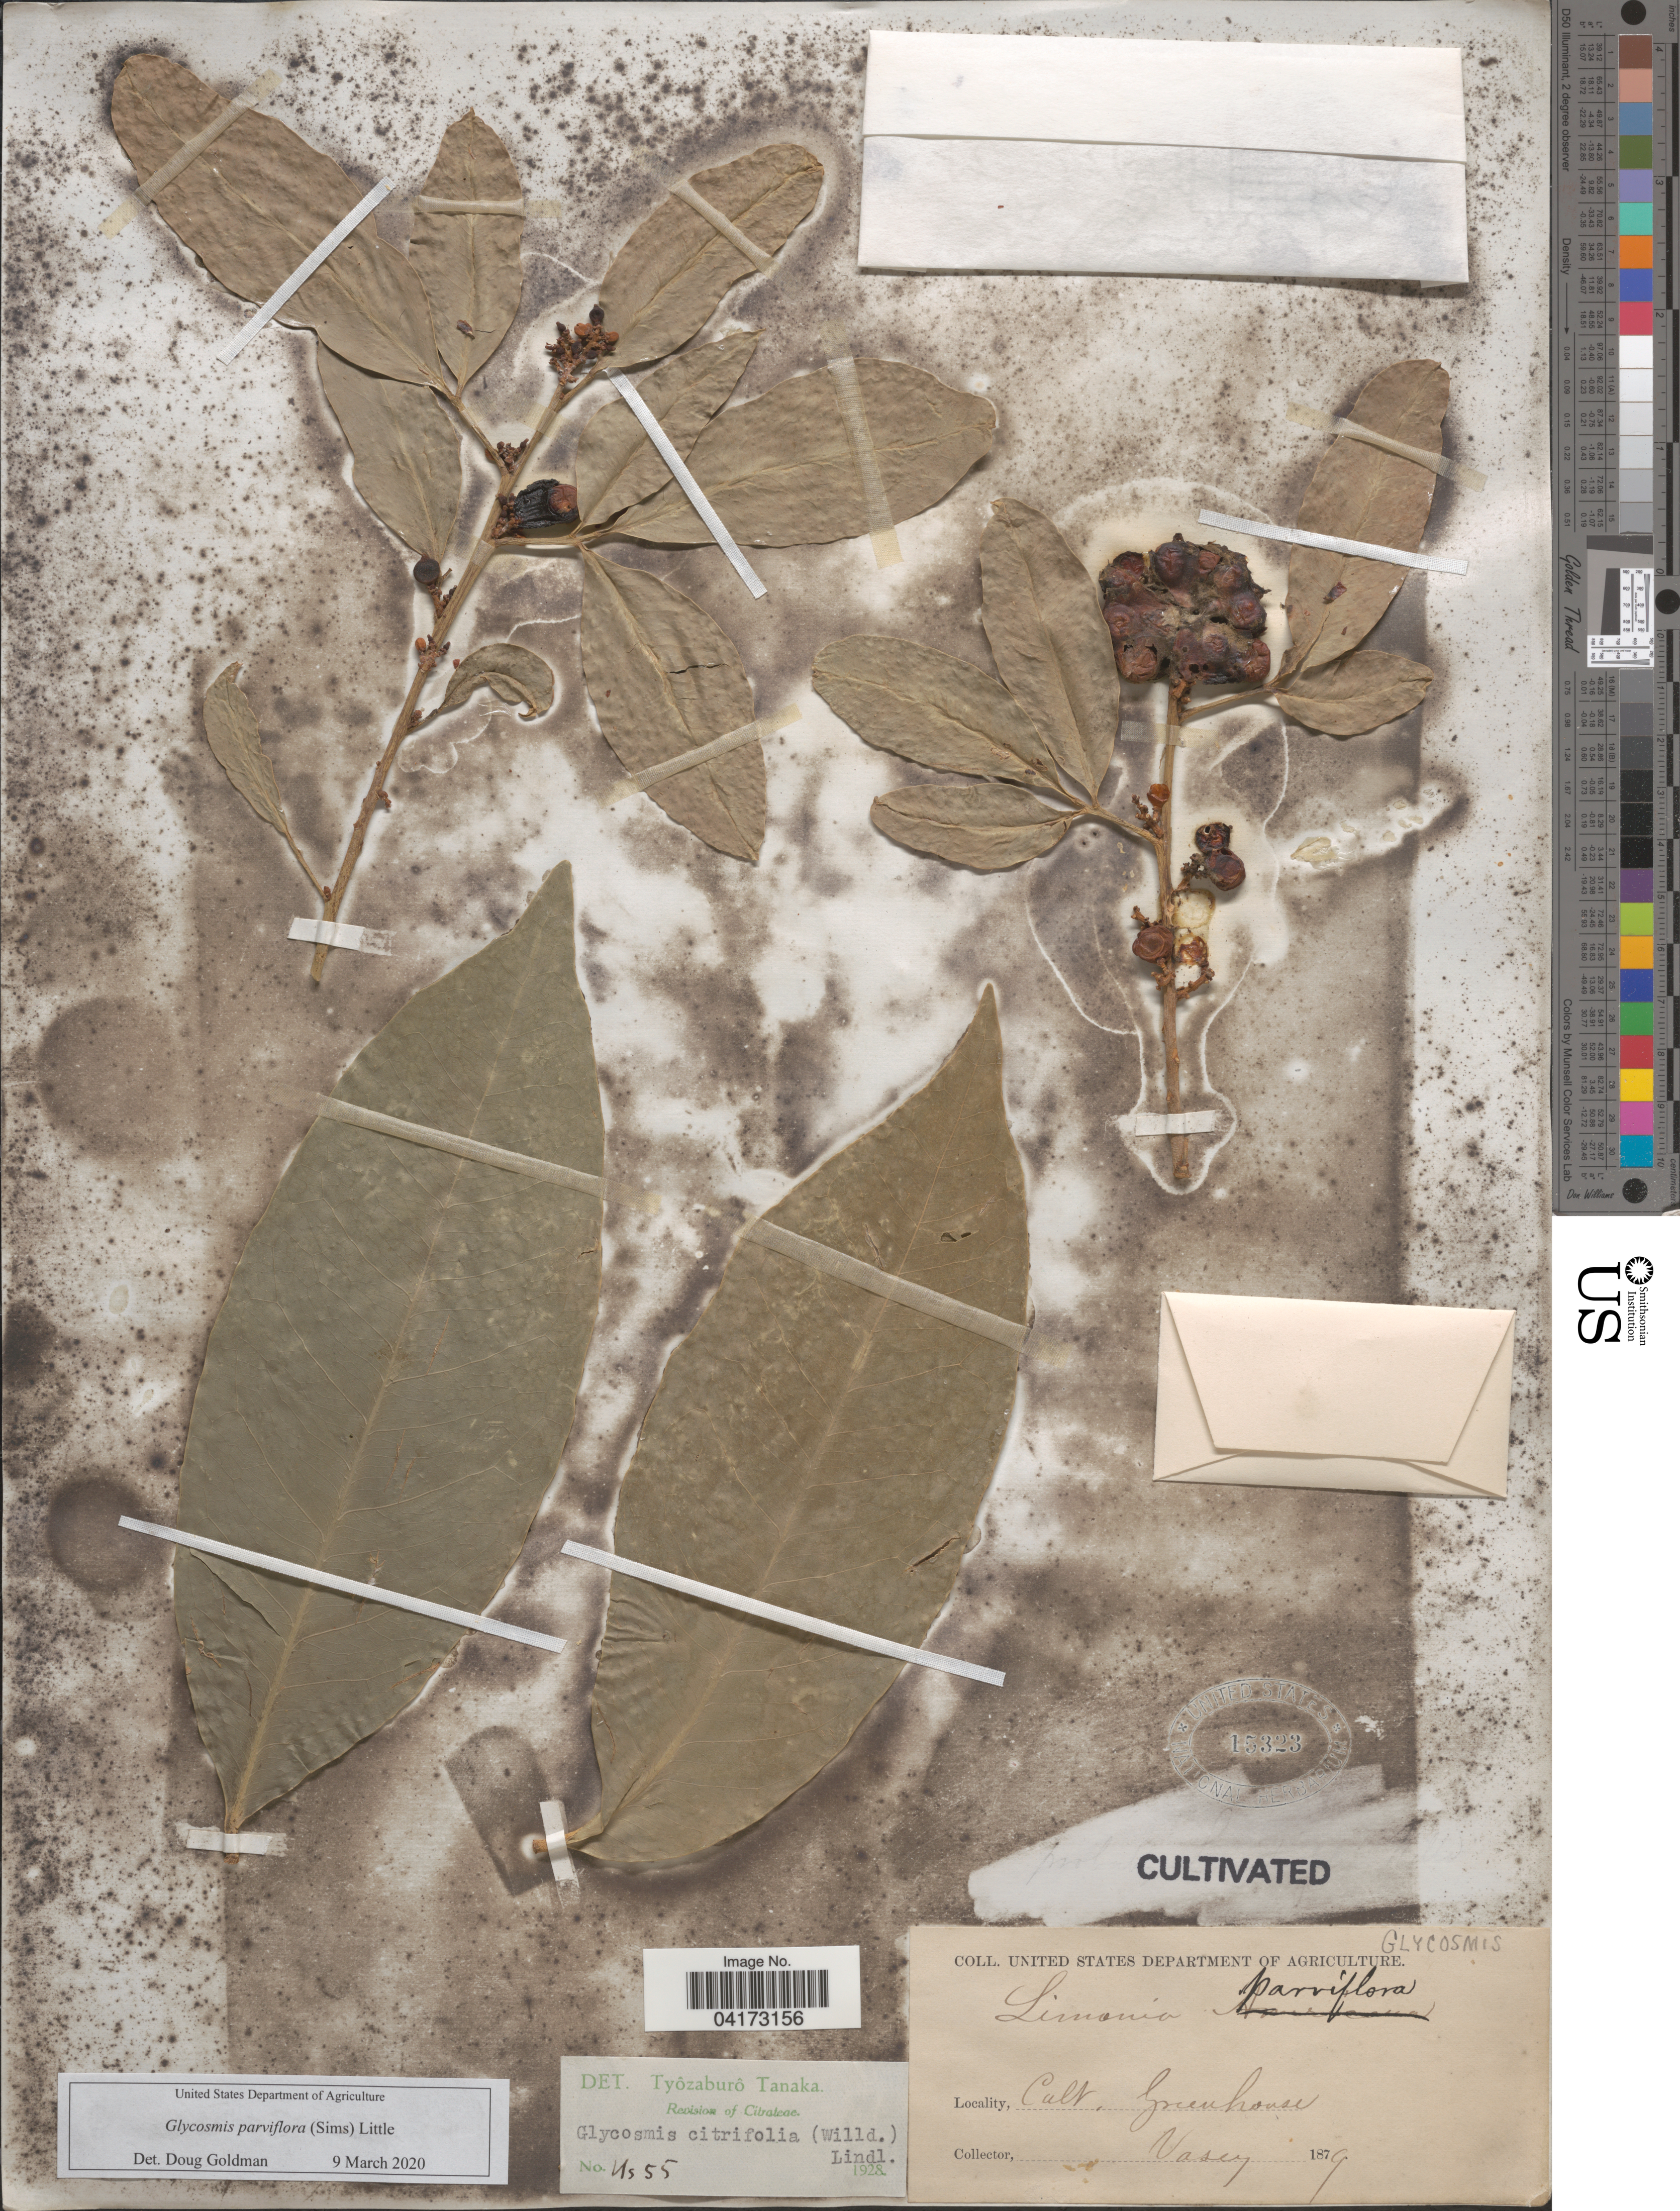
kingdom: Plantae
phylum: Tracheophyta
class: Magnoliopsida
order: Sapindales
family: Rutaceae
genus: Glycosmis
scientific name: Glycosmis parviflora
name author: (Sims) Little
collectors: Vasey, --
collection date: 1879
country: United States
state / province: District of Columbia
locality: Cult. Greenhouse.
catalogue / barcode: US 15323